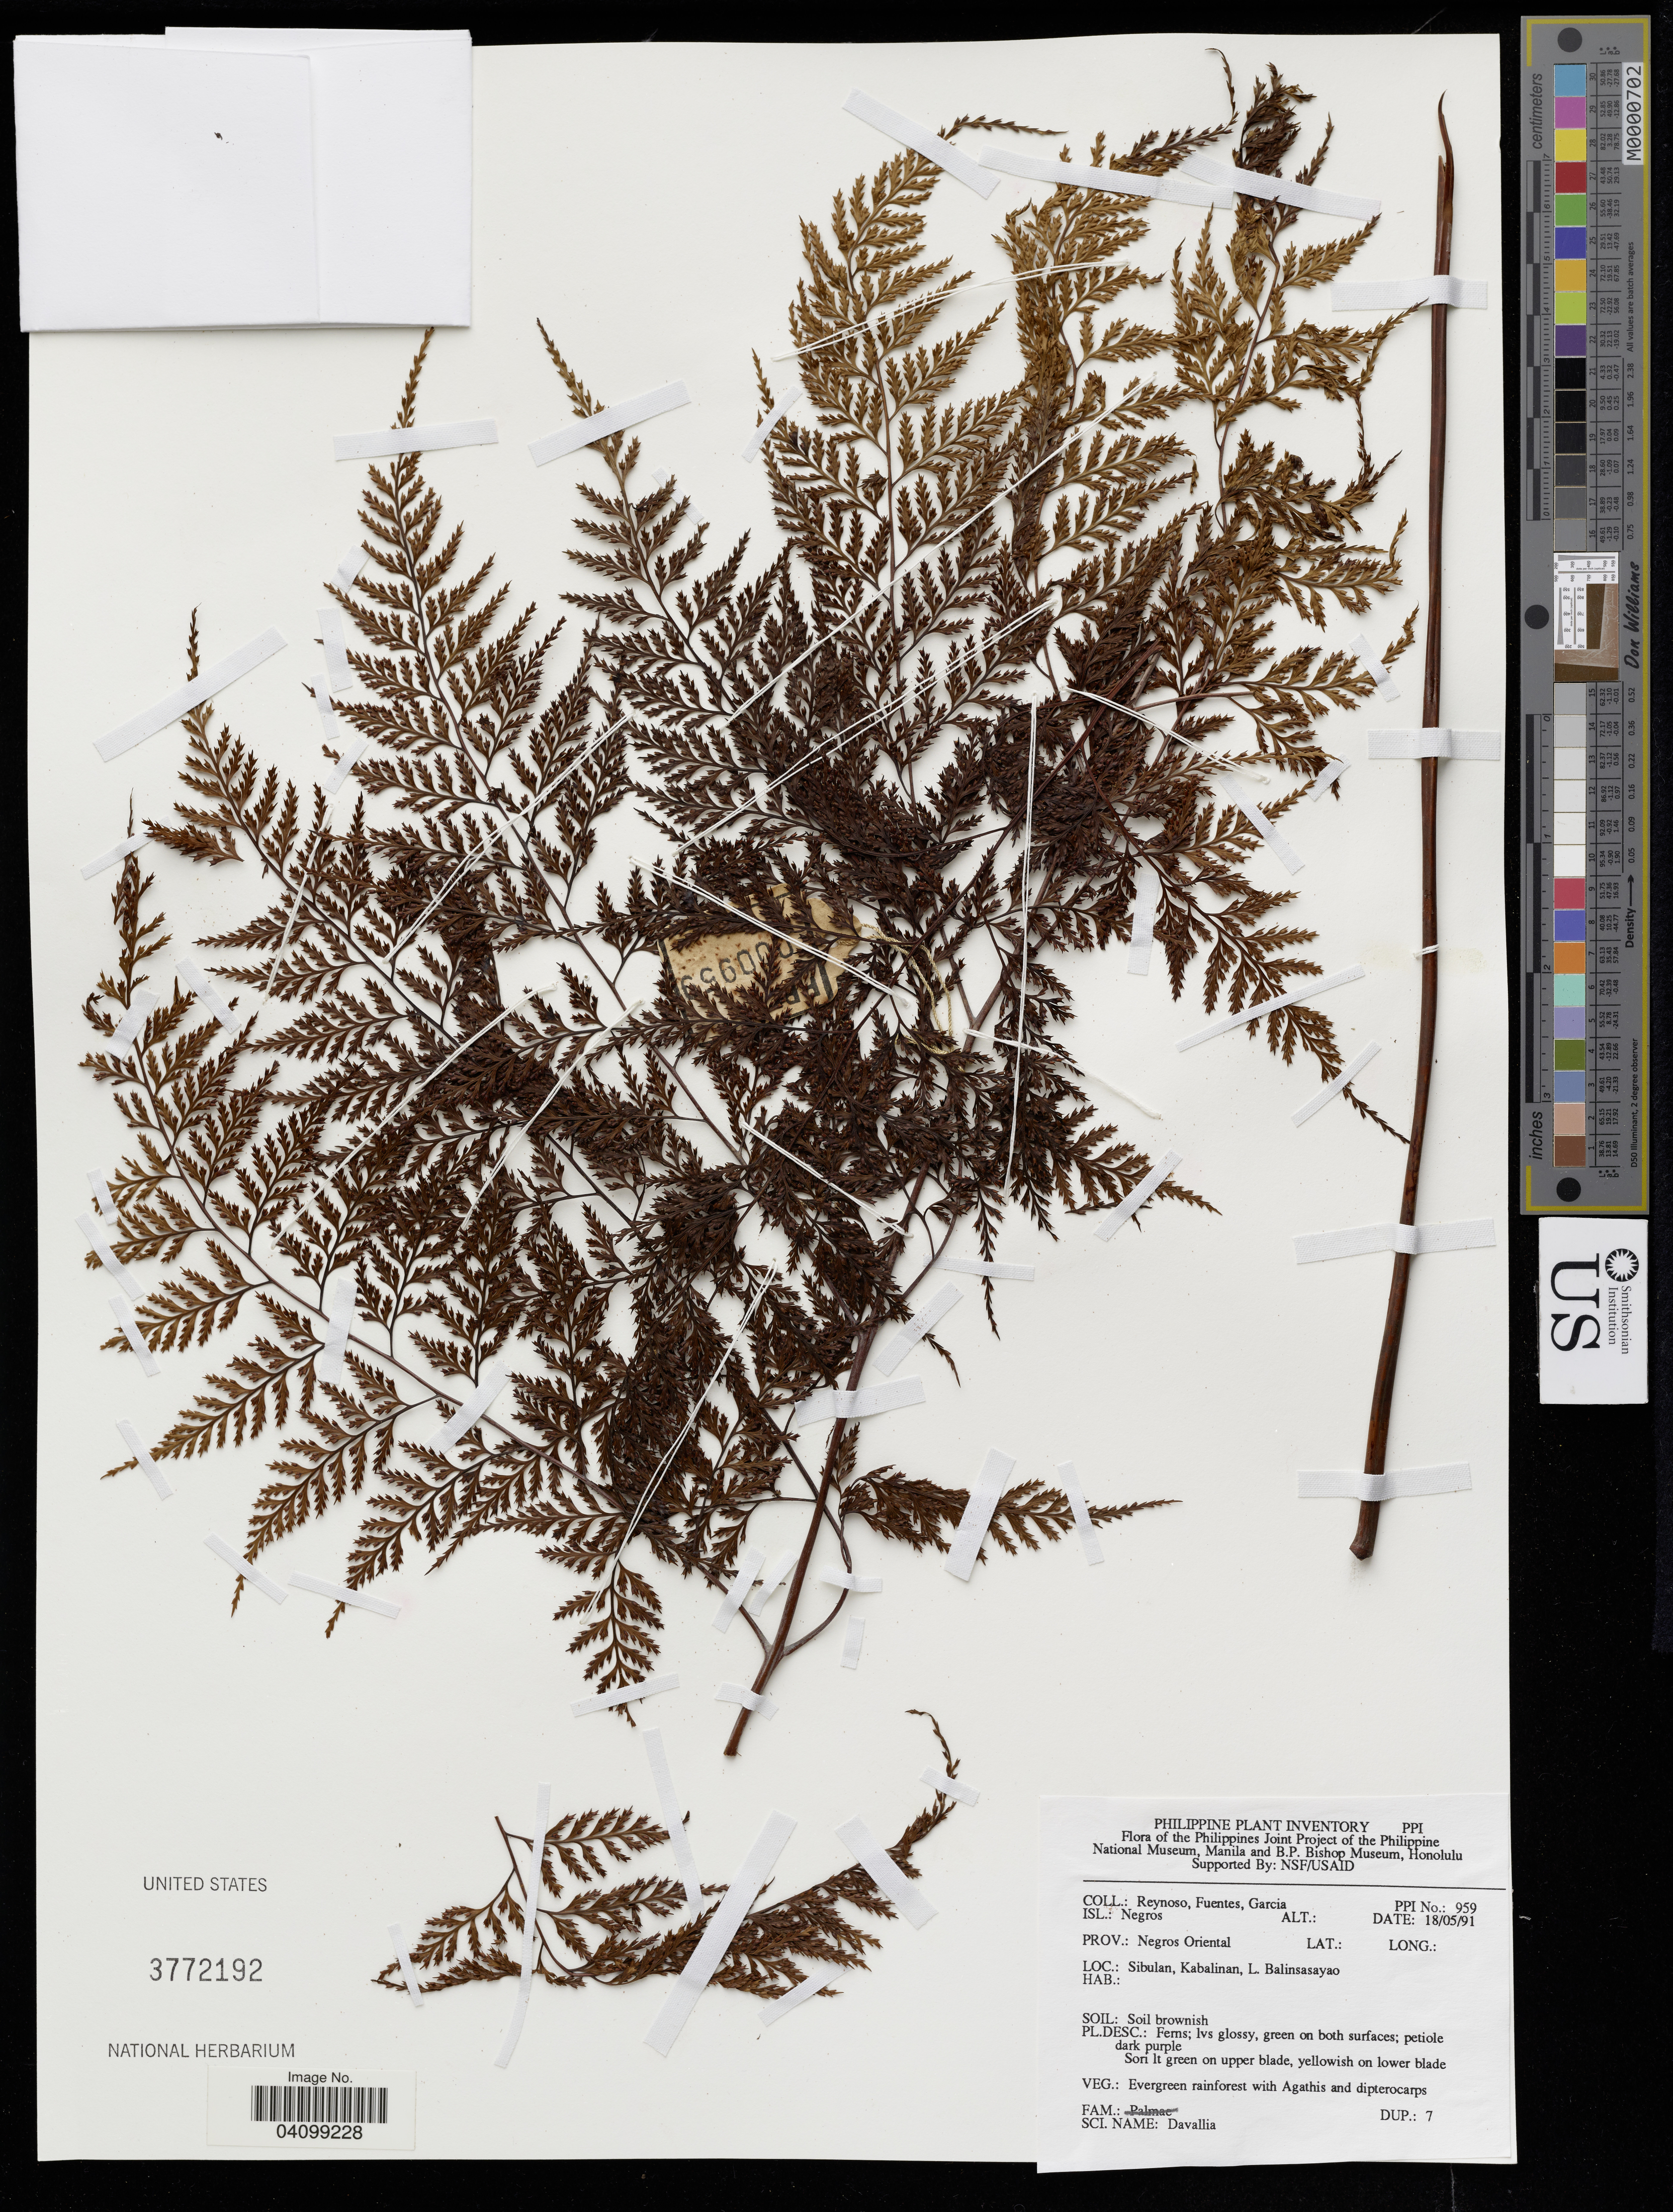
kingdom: Plantae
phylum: Tracheophyta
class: Polypodiopsida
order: Polypodiales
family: Davalliaceae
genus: Davallia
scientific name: Davallia sp.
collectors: E. Reynoso, -. Fuentes & H. Garcia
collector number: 959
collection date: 1991-05-18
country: Philippines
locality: Isl.: Negros, Prov.: Negros Oriental, Sibulan, Kabalinan, L. Balinsasayao.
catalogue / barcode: US 3772192